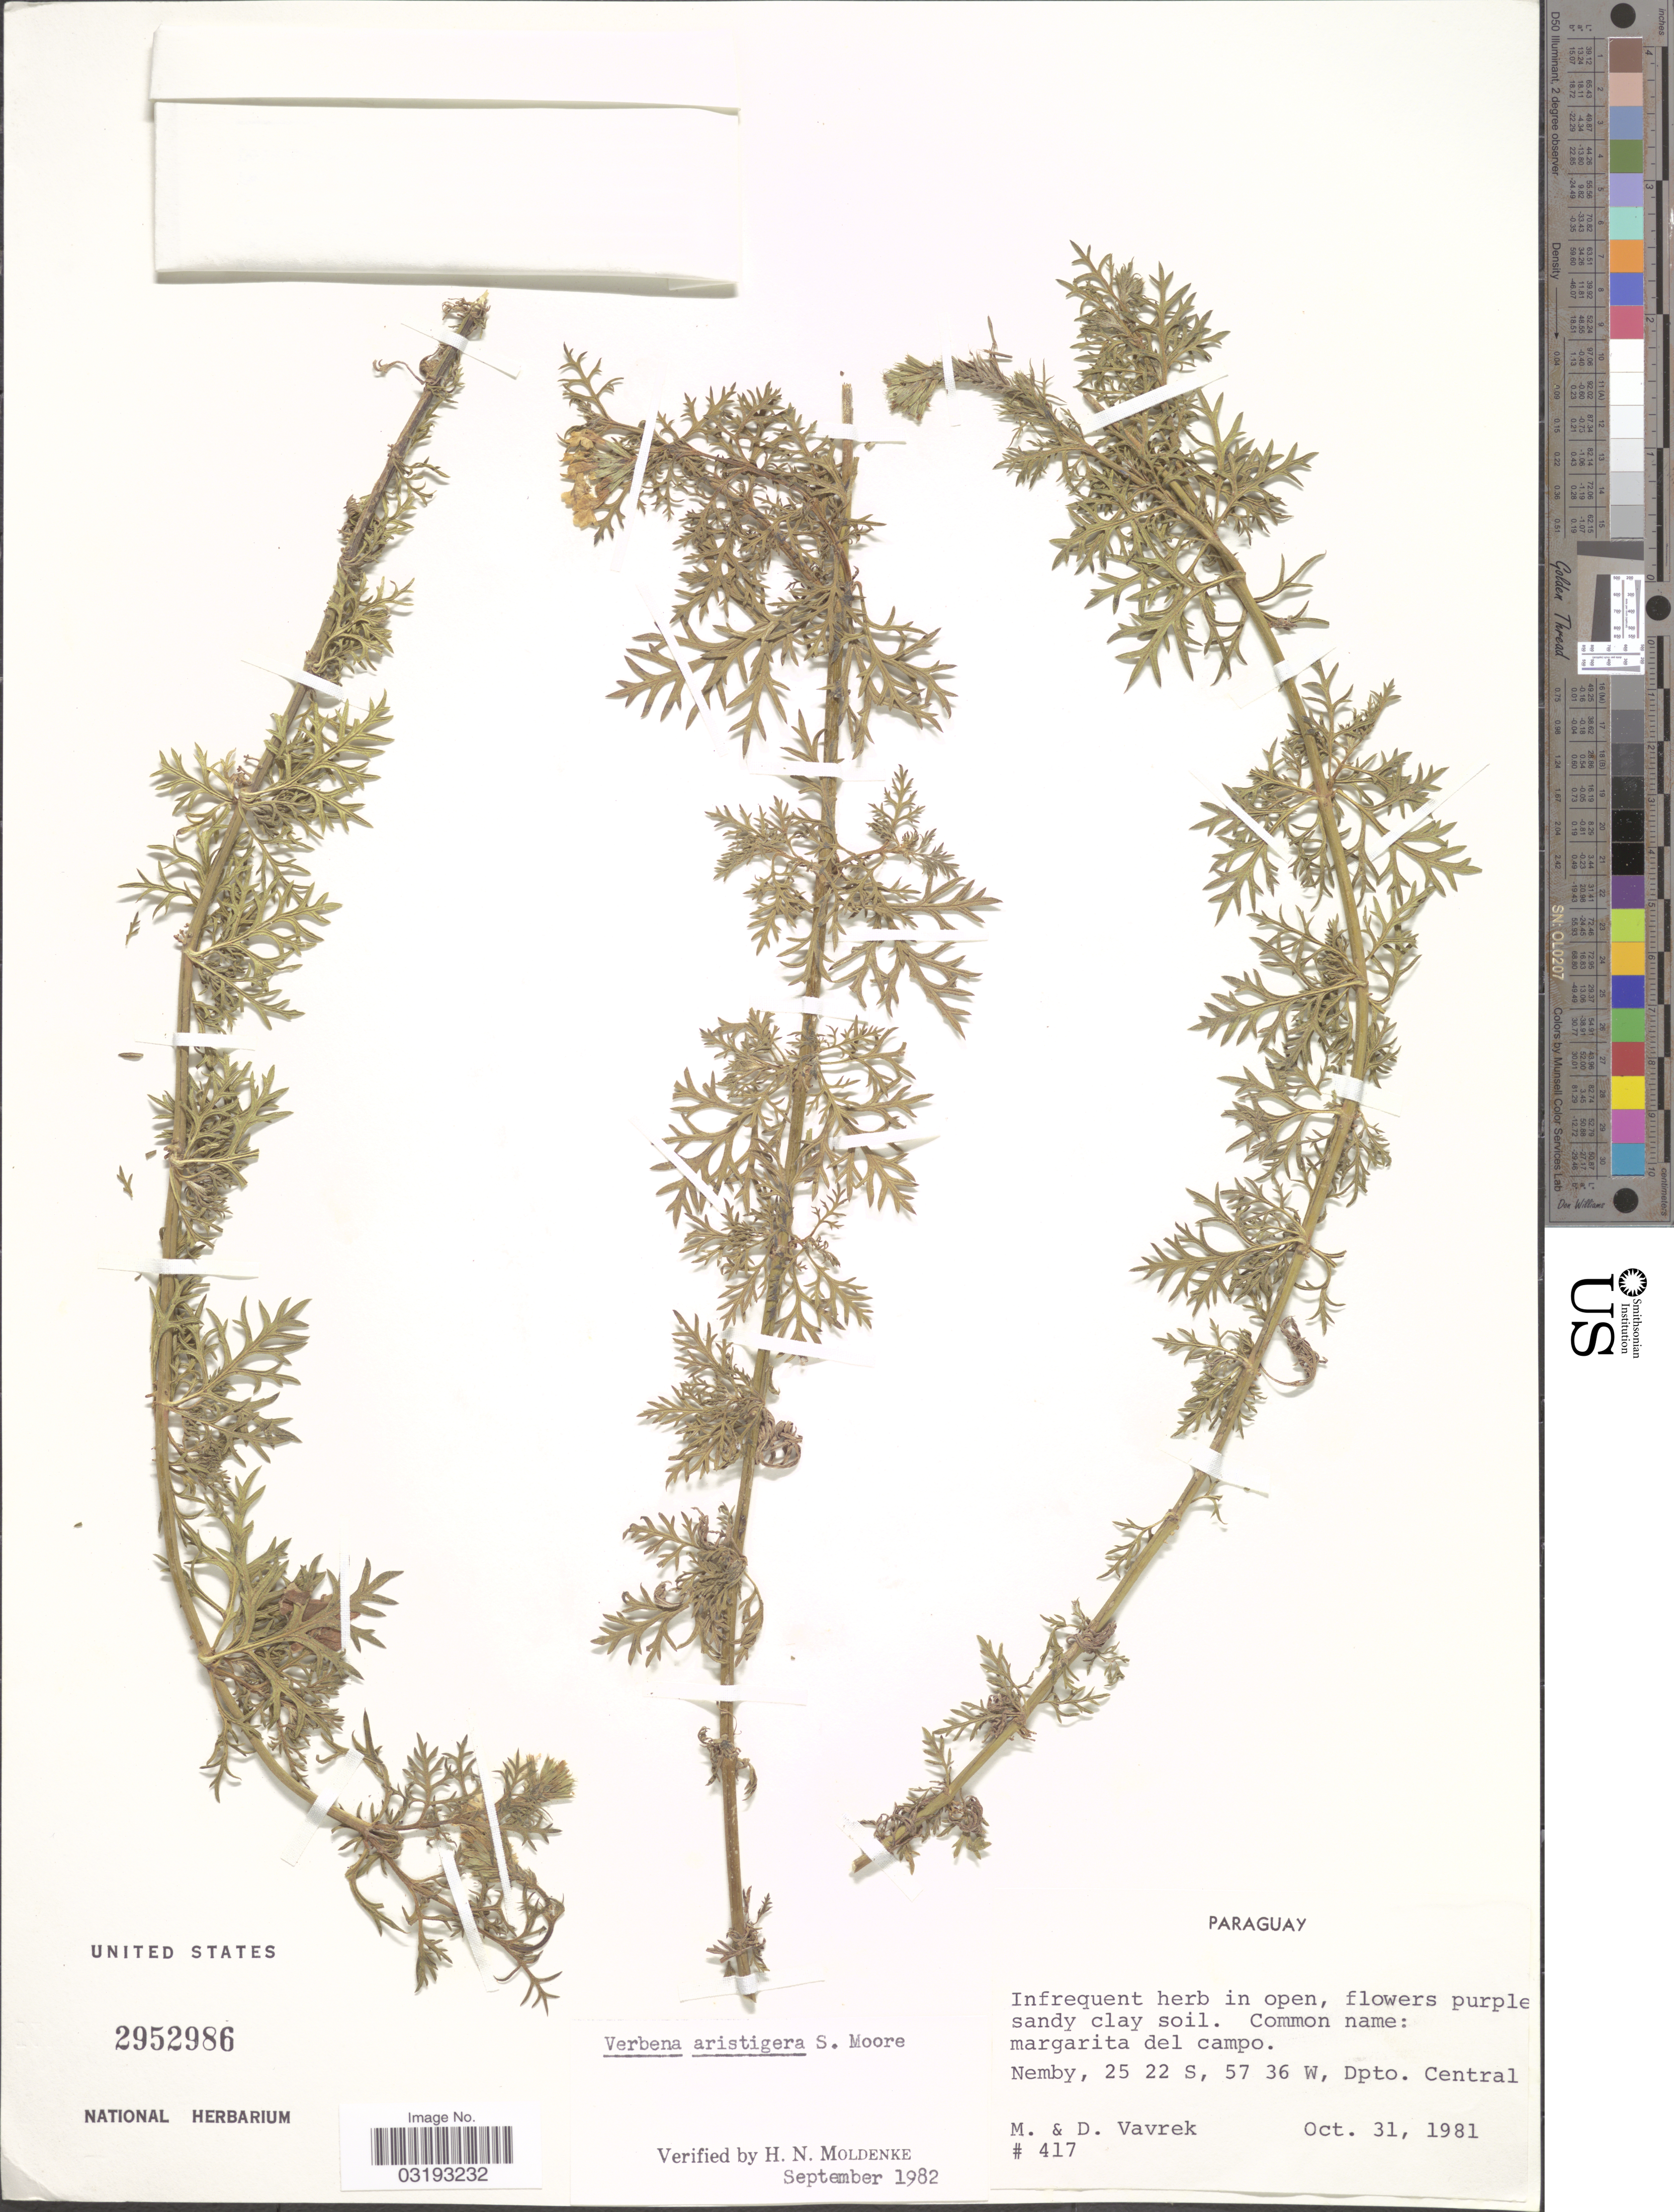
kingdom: Plantae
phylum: Tracheophyta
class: Magnoliopsida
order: Lamiales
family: Verbenaceae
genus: Verbena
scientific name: Verbena aristigera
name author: S. Moore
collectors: M. Vavrek & D. Vavrek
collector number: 417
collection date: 1981-10-31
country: Paraguay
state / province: Central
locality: Nemby. Dpto. Central.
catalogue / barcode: US 2952986